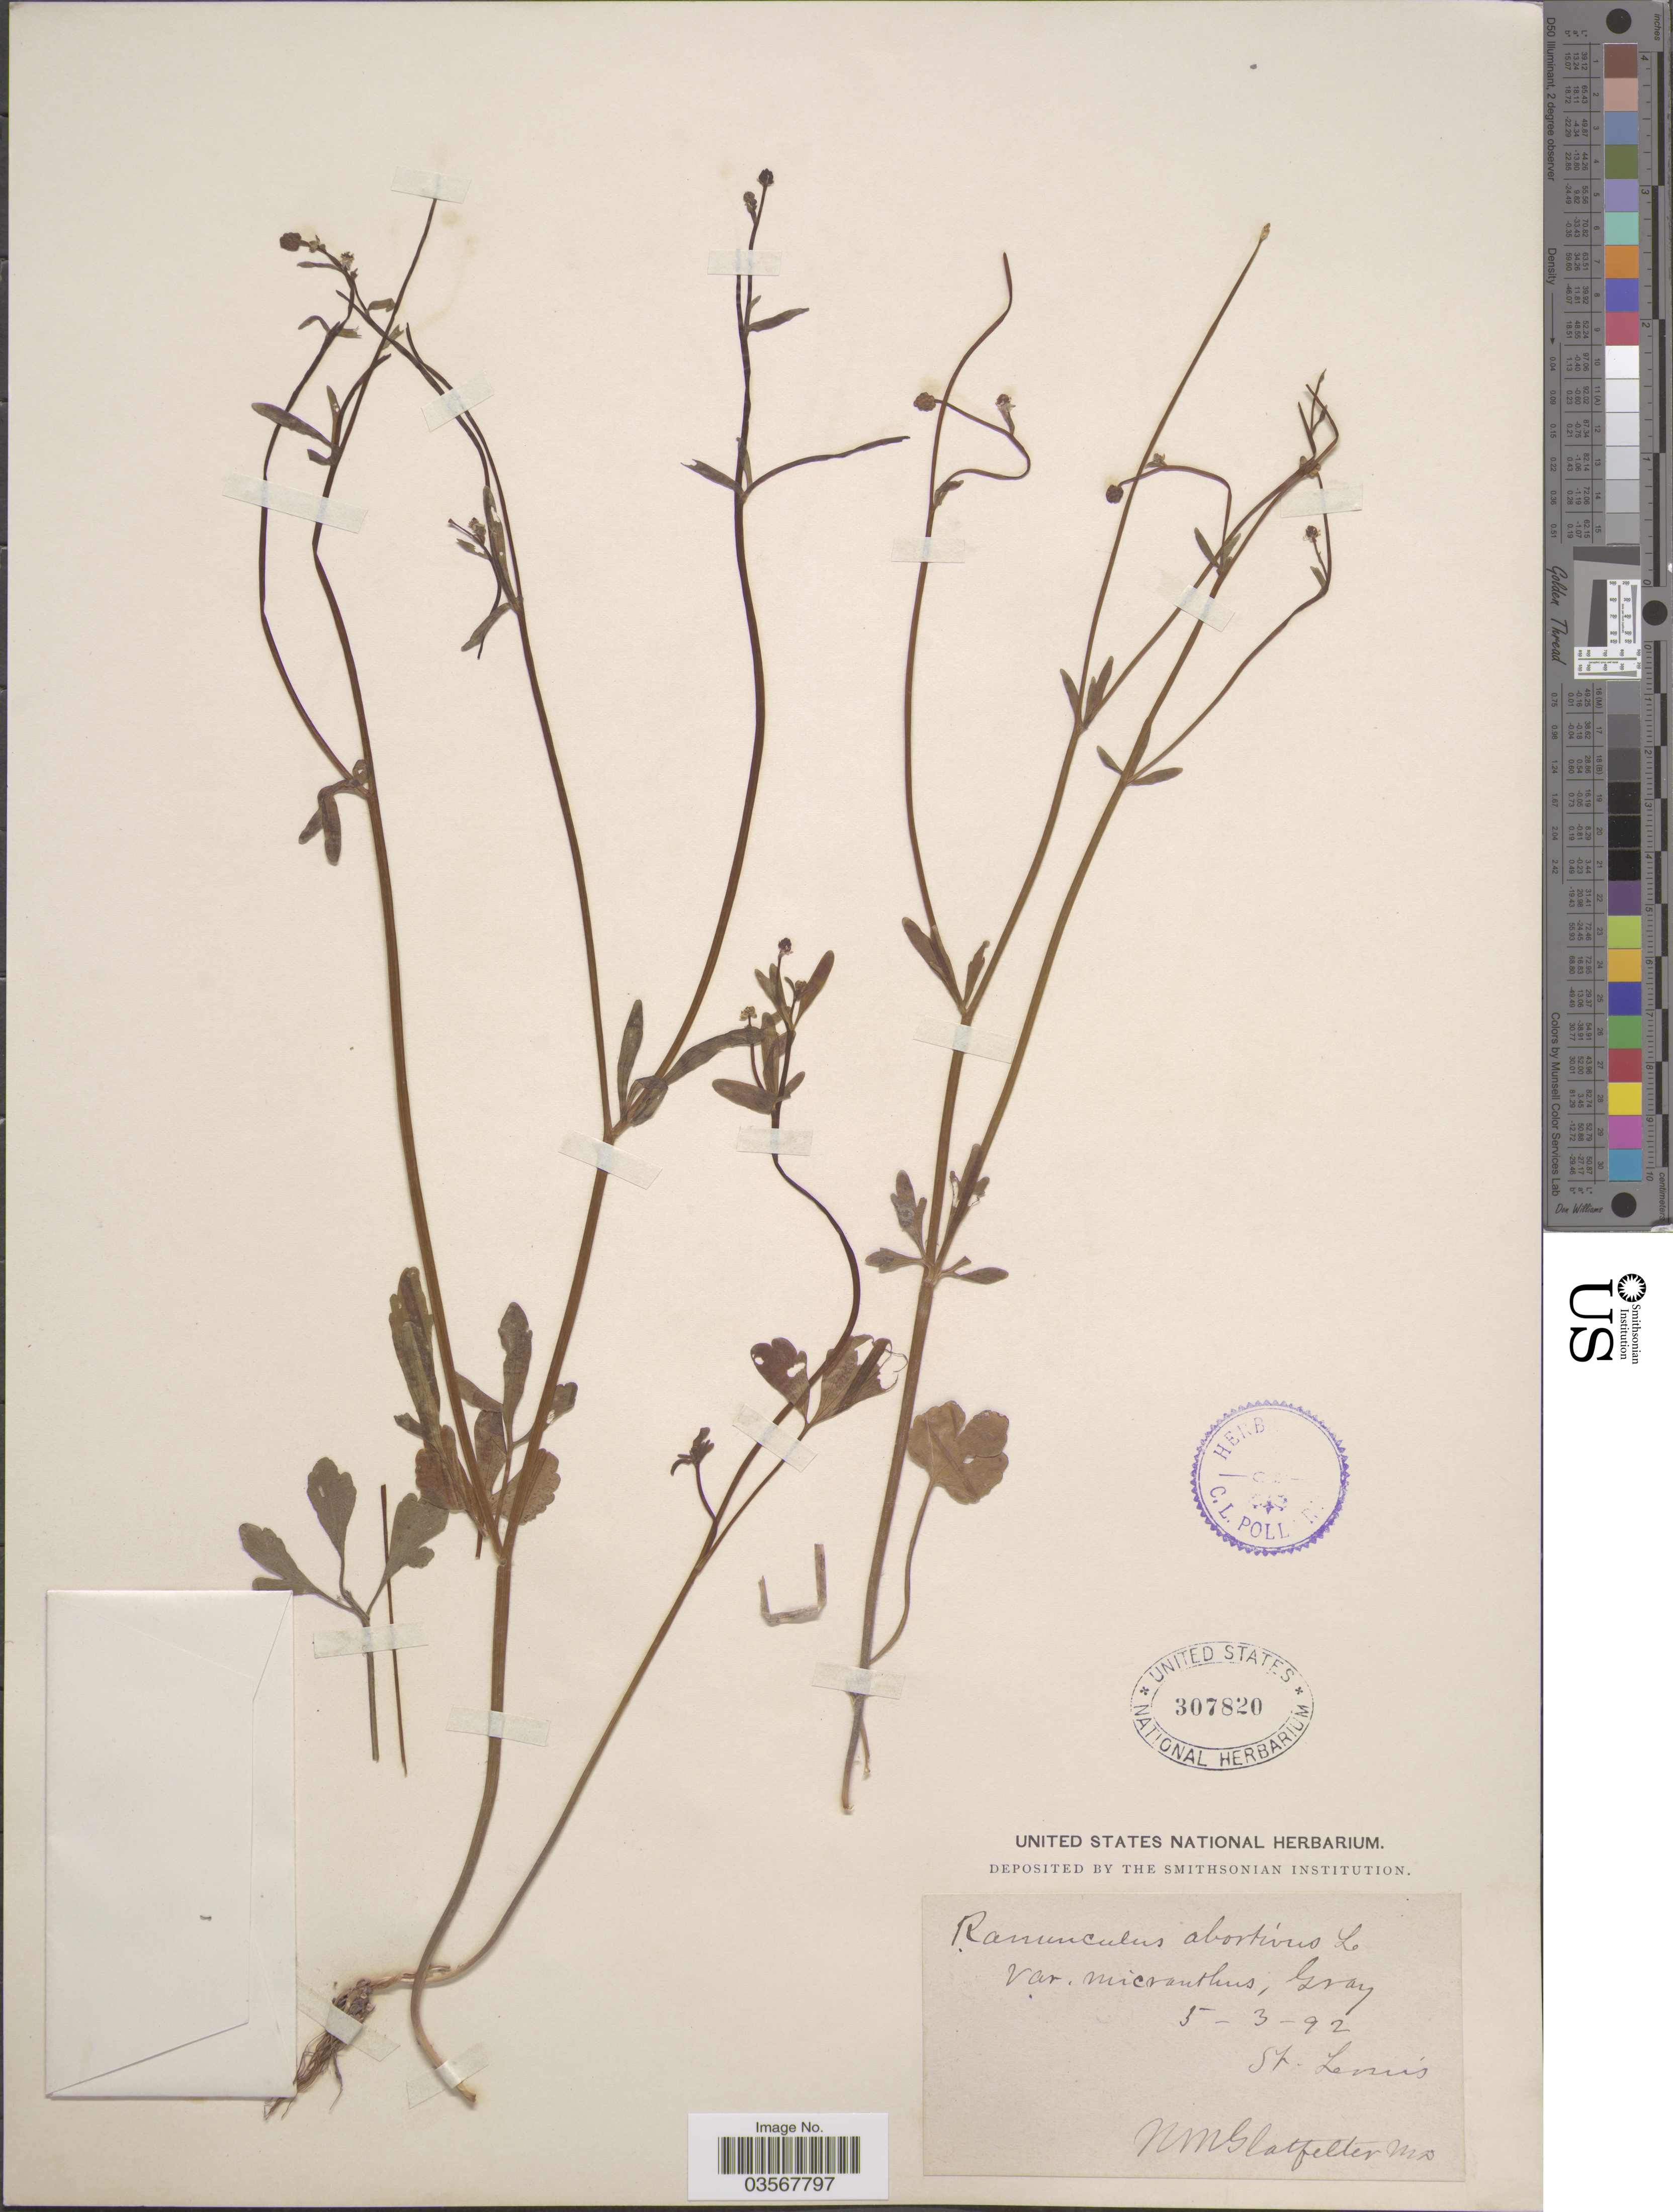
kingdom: Plantae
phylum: Tracheophyta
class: Magnoliopsida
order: Ranunculales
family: Ranunculaceae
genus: Ranunculus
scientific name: Ranunculus micranthus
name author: Nutt.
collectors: N. M. Glatfelter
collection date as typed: Transcribed d/m/y: 3/5/92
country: United States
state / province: Missouri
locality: St. Louis.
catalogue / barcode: US 307820